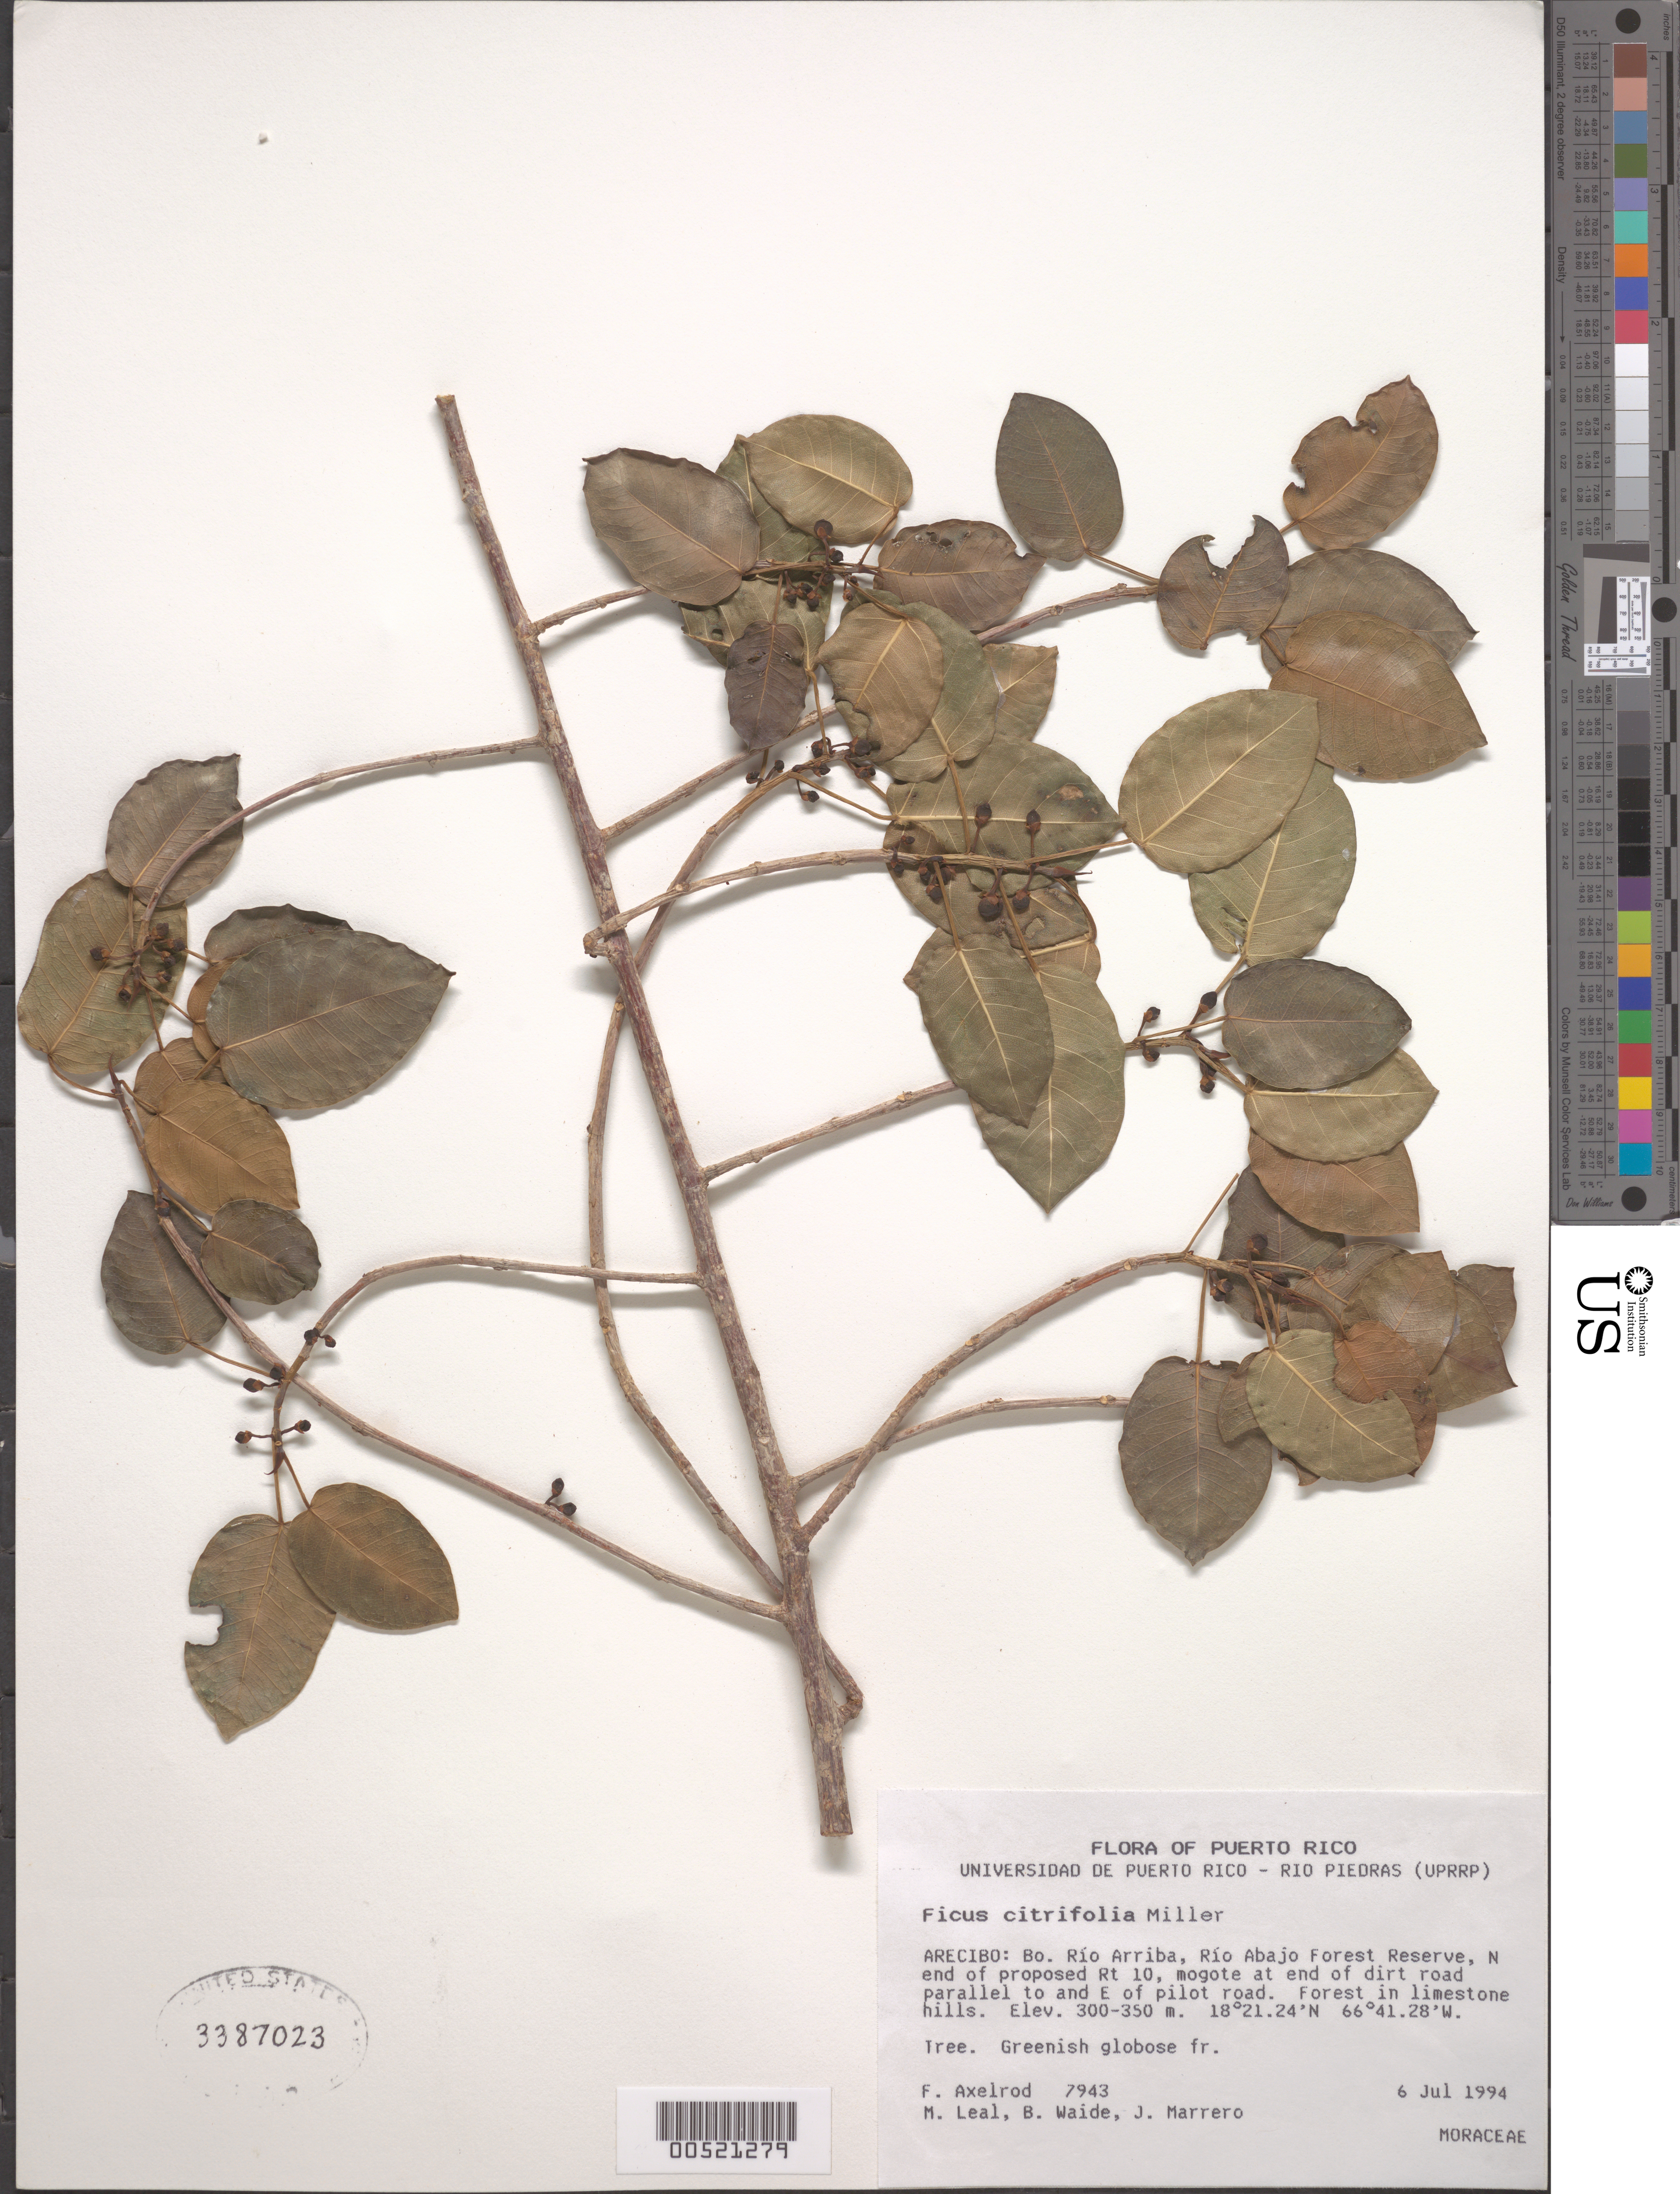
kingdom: Plantae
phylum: Tracheophyta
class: Magnoliopsida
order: Rosales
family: Moraceae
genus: Ficus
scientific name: Ficus citrifolia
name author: Mill.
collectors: F. S. Axelrod, M. E. Leal, B. Waide & J. Marrero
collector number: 7943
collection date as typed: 06 Jul 1994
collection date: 1994-07-06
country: Puerto Rico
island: Greater Antilles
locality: Arecibo: Bo. Río Arriba, Río Abajo Forest Reserve, N end of Rt. 10, mogote at end of dirt road parallel to and E of pilot road.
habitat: Forest in limestone hills.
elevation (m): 300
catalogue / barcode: US 3387023